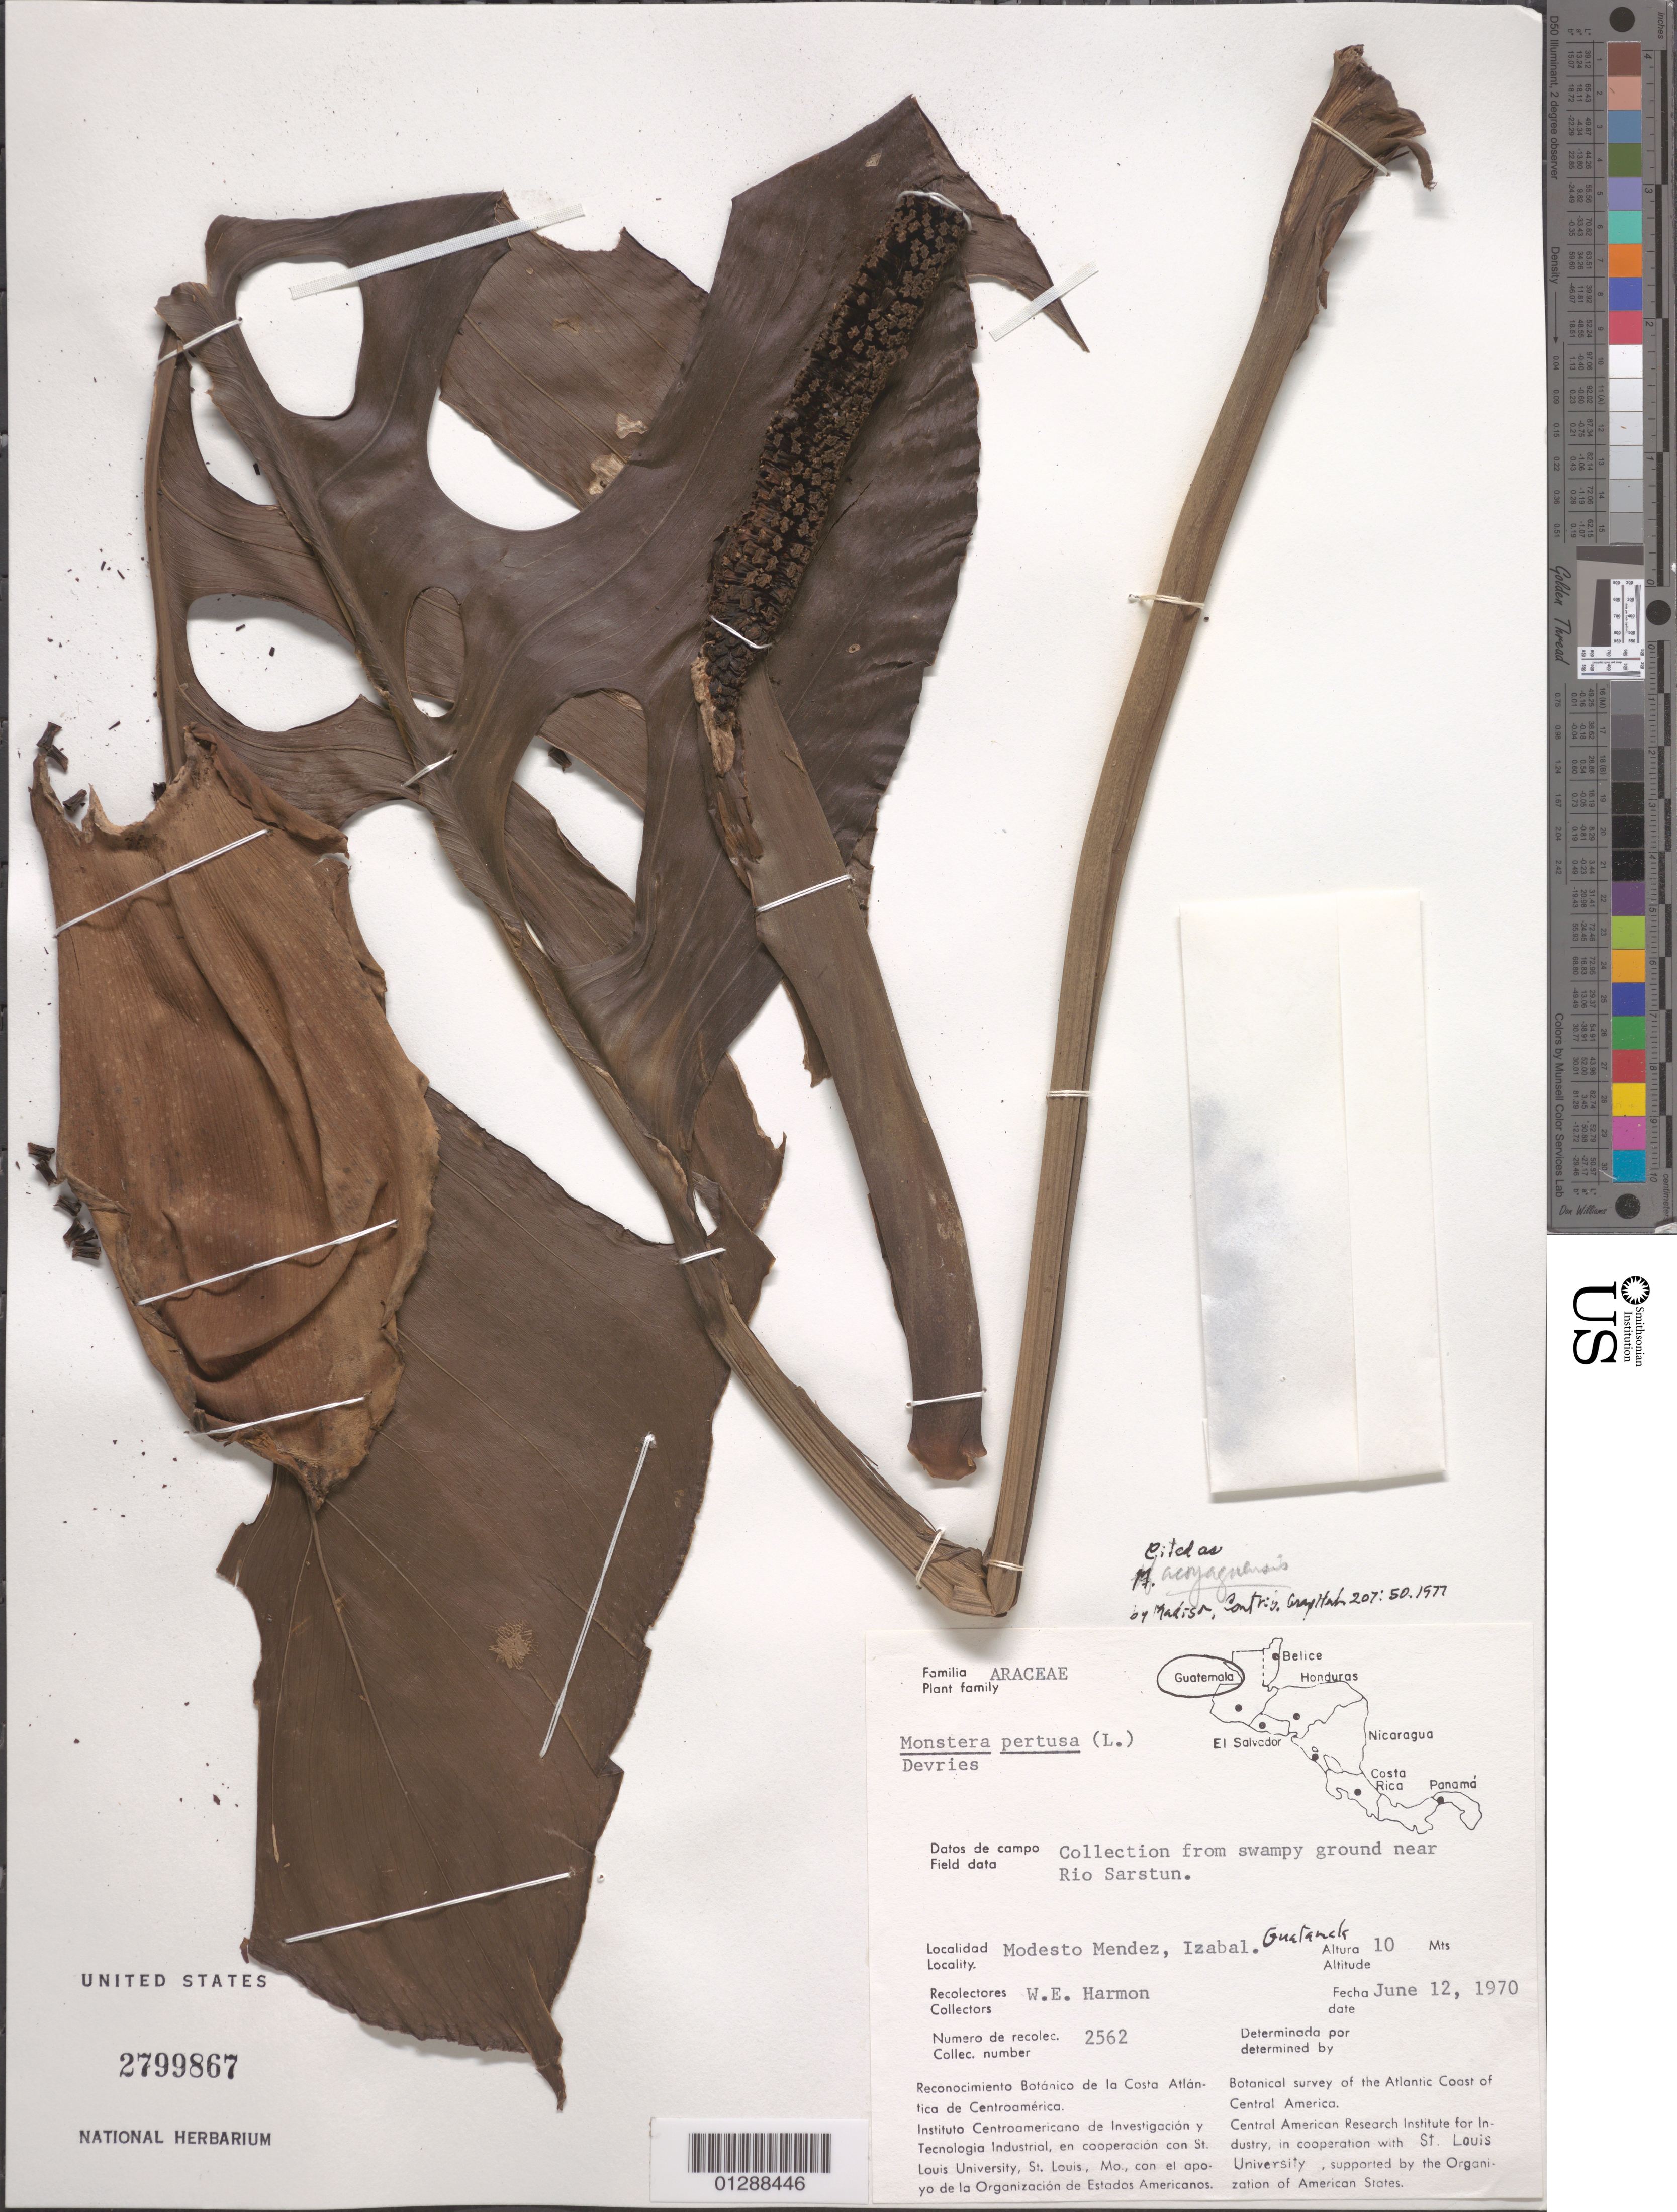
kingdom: Plantae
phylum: Tracheophyta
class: Liliopsida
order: Alismatales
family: Araceae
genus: Monstera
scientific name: Monstera acacoyaguensis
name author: Matuda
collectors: W. E. Harmon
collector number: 2562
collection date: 1970-06-12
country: Guatemala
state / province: Izabal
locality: From swampy ground near Rio Sarstun. Modesto Mendez, Izabal.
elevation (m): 10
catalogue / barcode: US 2799867